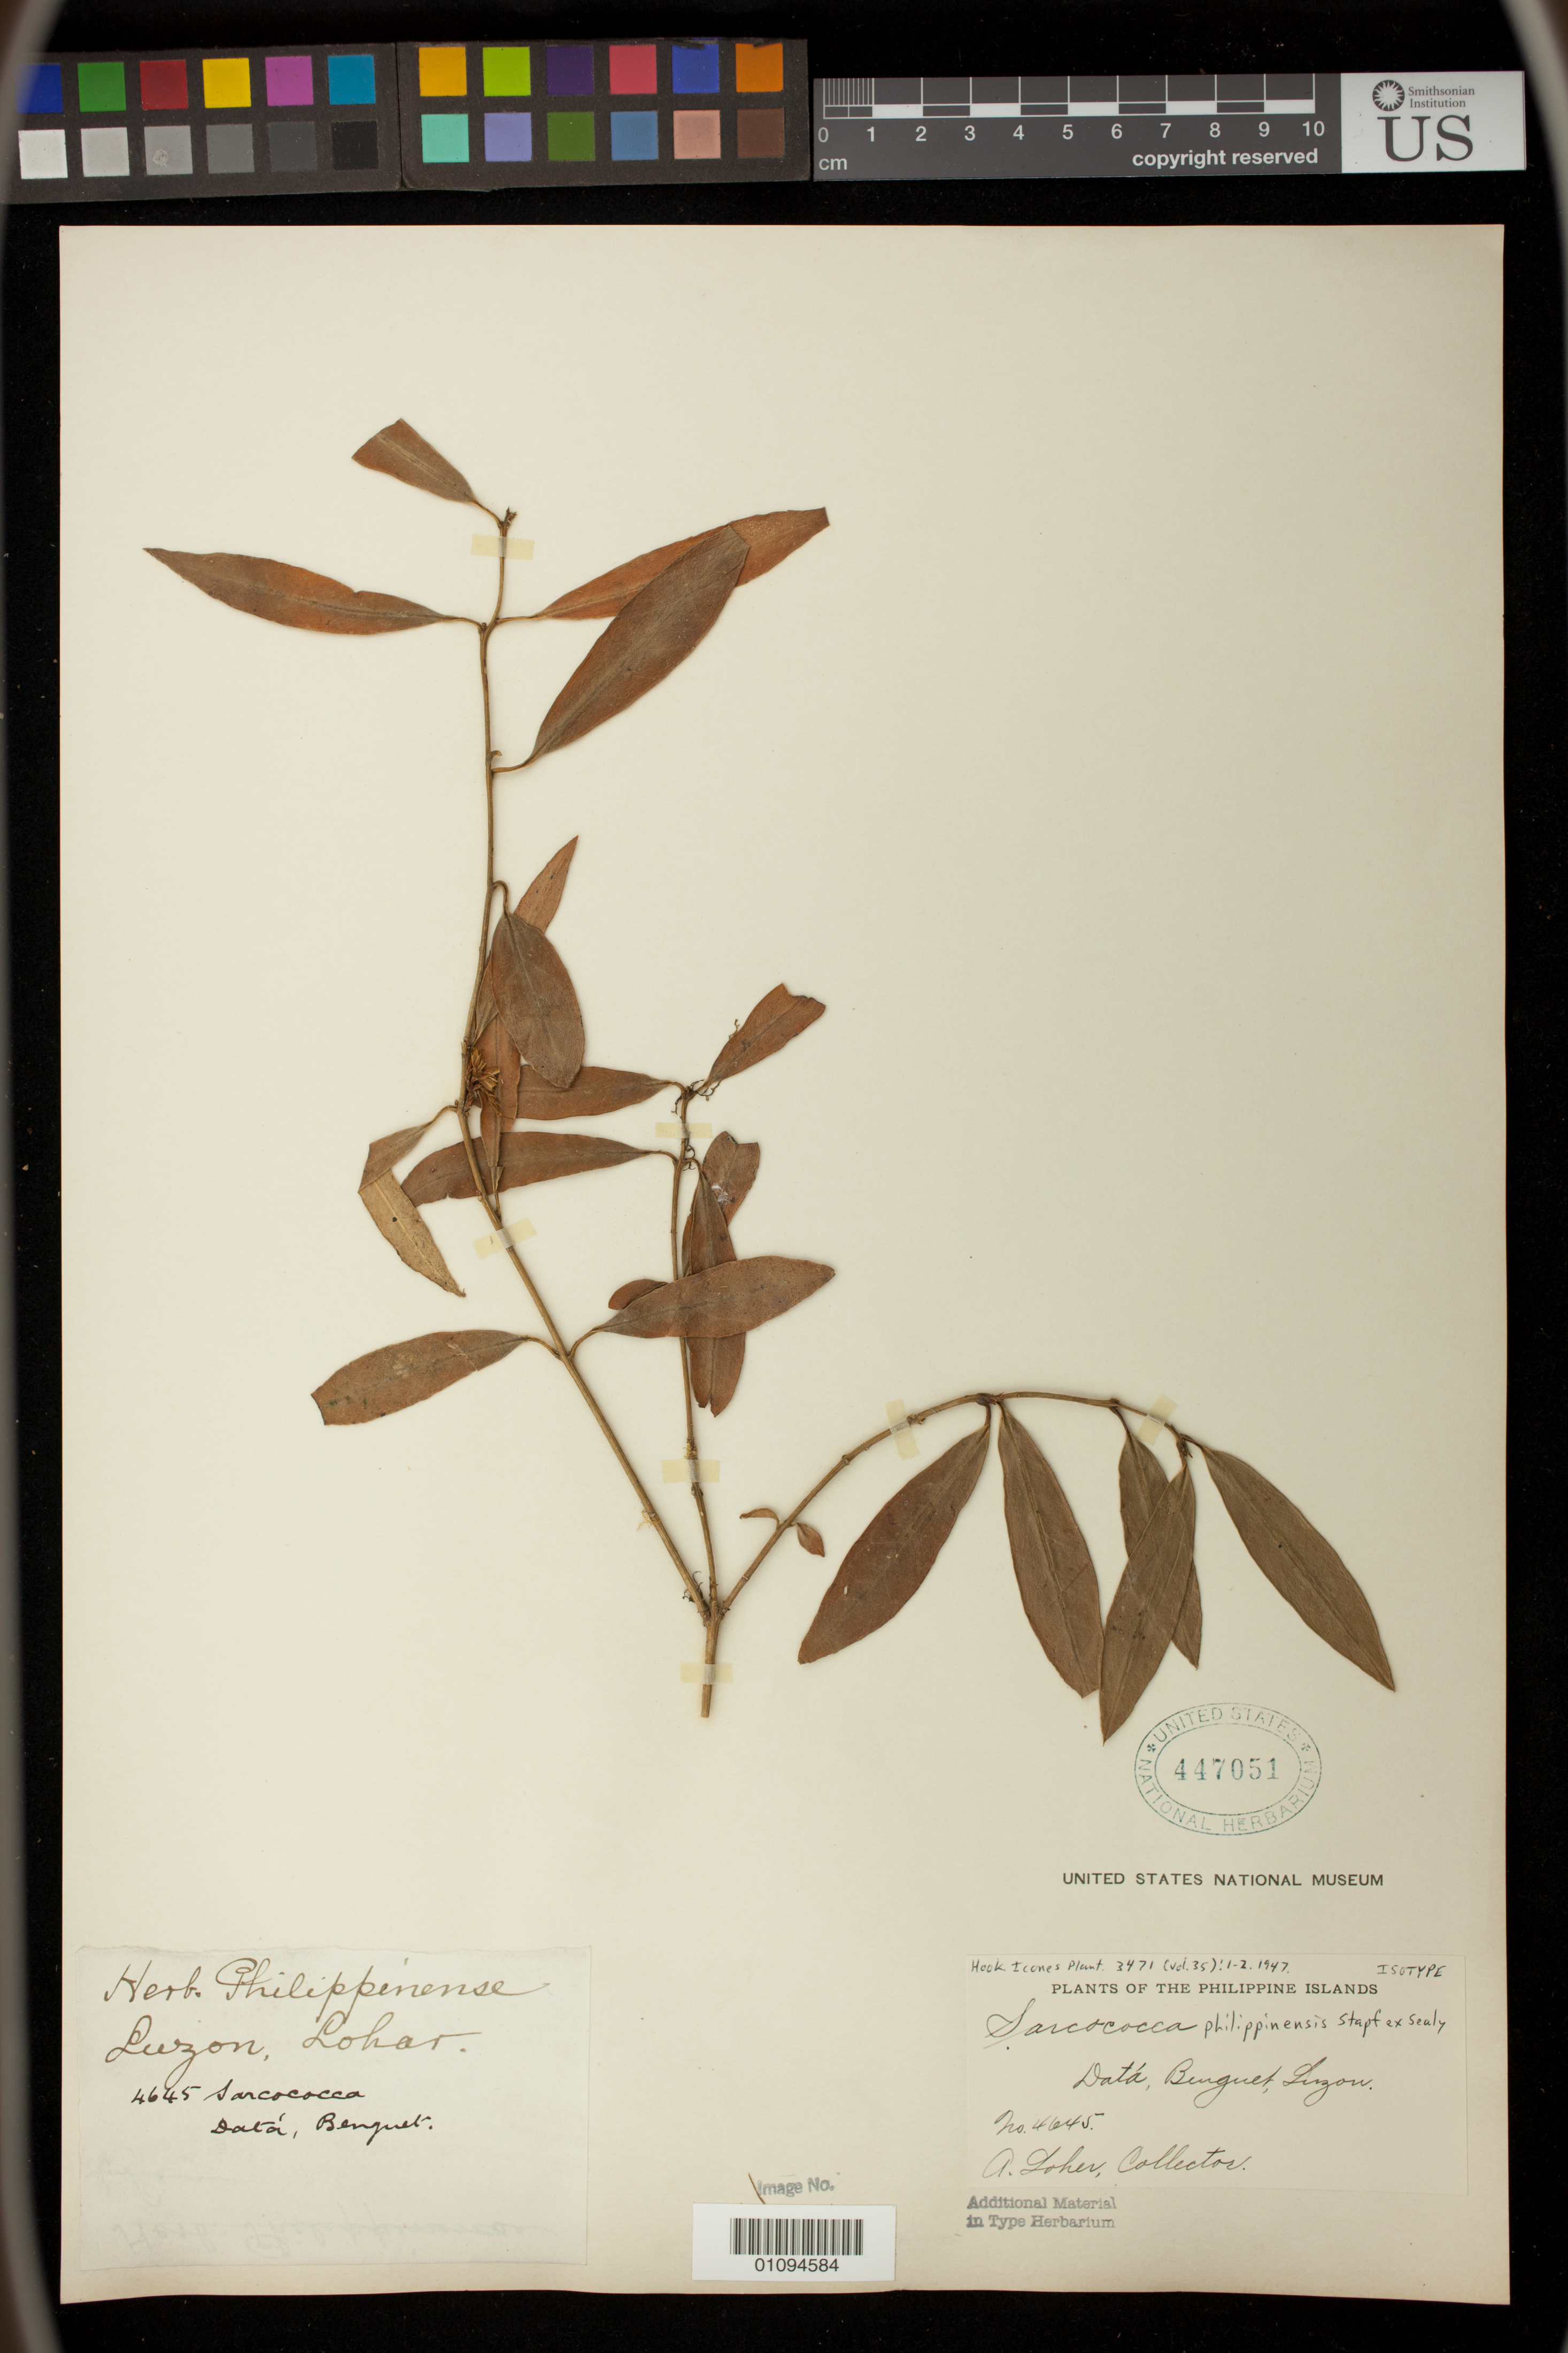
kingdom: Plantae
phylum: Tracheophyta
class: Magnoliopsida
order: Buxales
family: Buxaceae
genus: Sarcococca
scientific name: Sarcococca philippinensis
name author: Stapf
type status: Isotype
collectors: A. Loher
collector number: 4645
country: Philippines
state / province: Cordillera (Administrative Region)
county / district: Benguet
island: Luzon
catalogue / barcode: US 447051